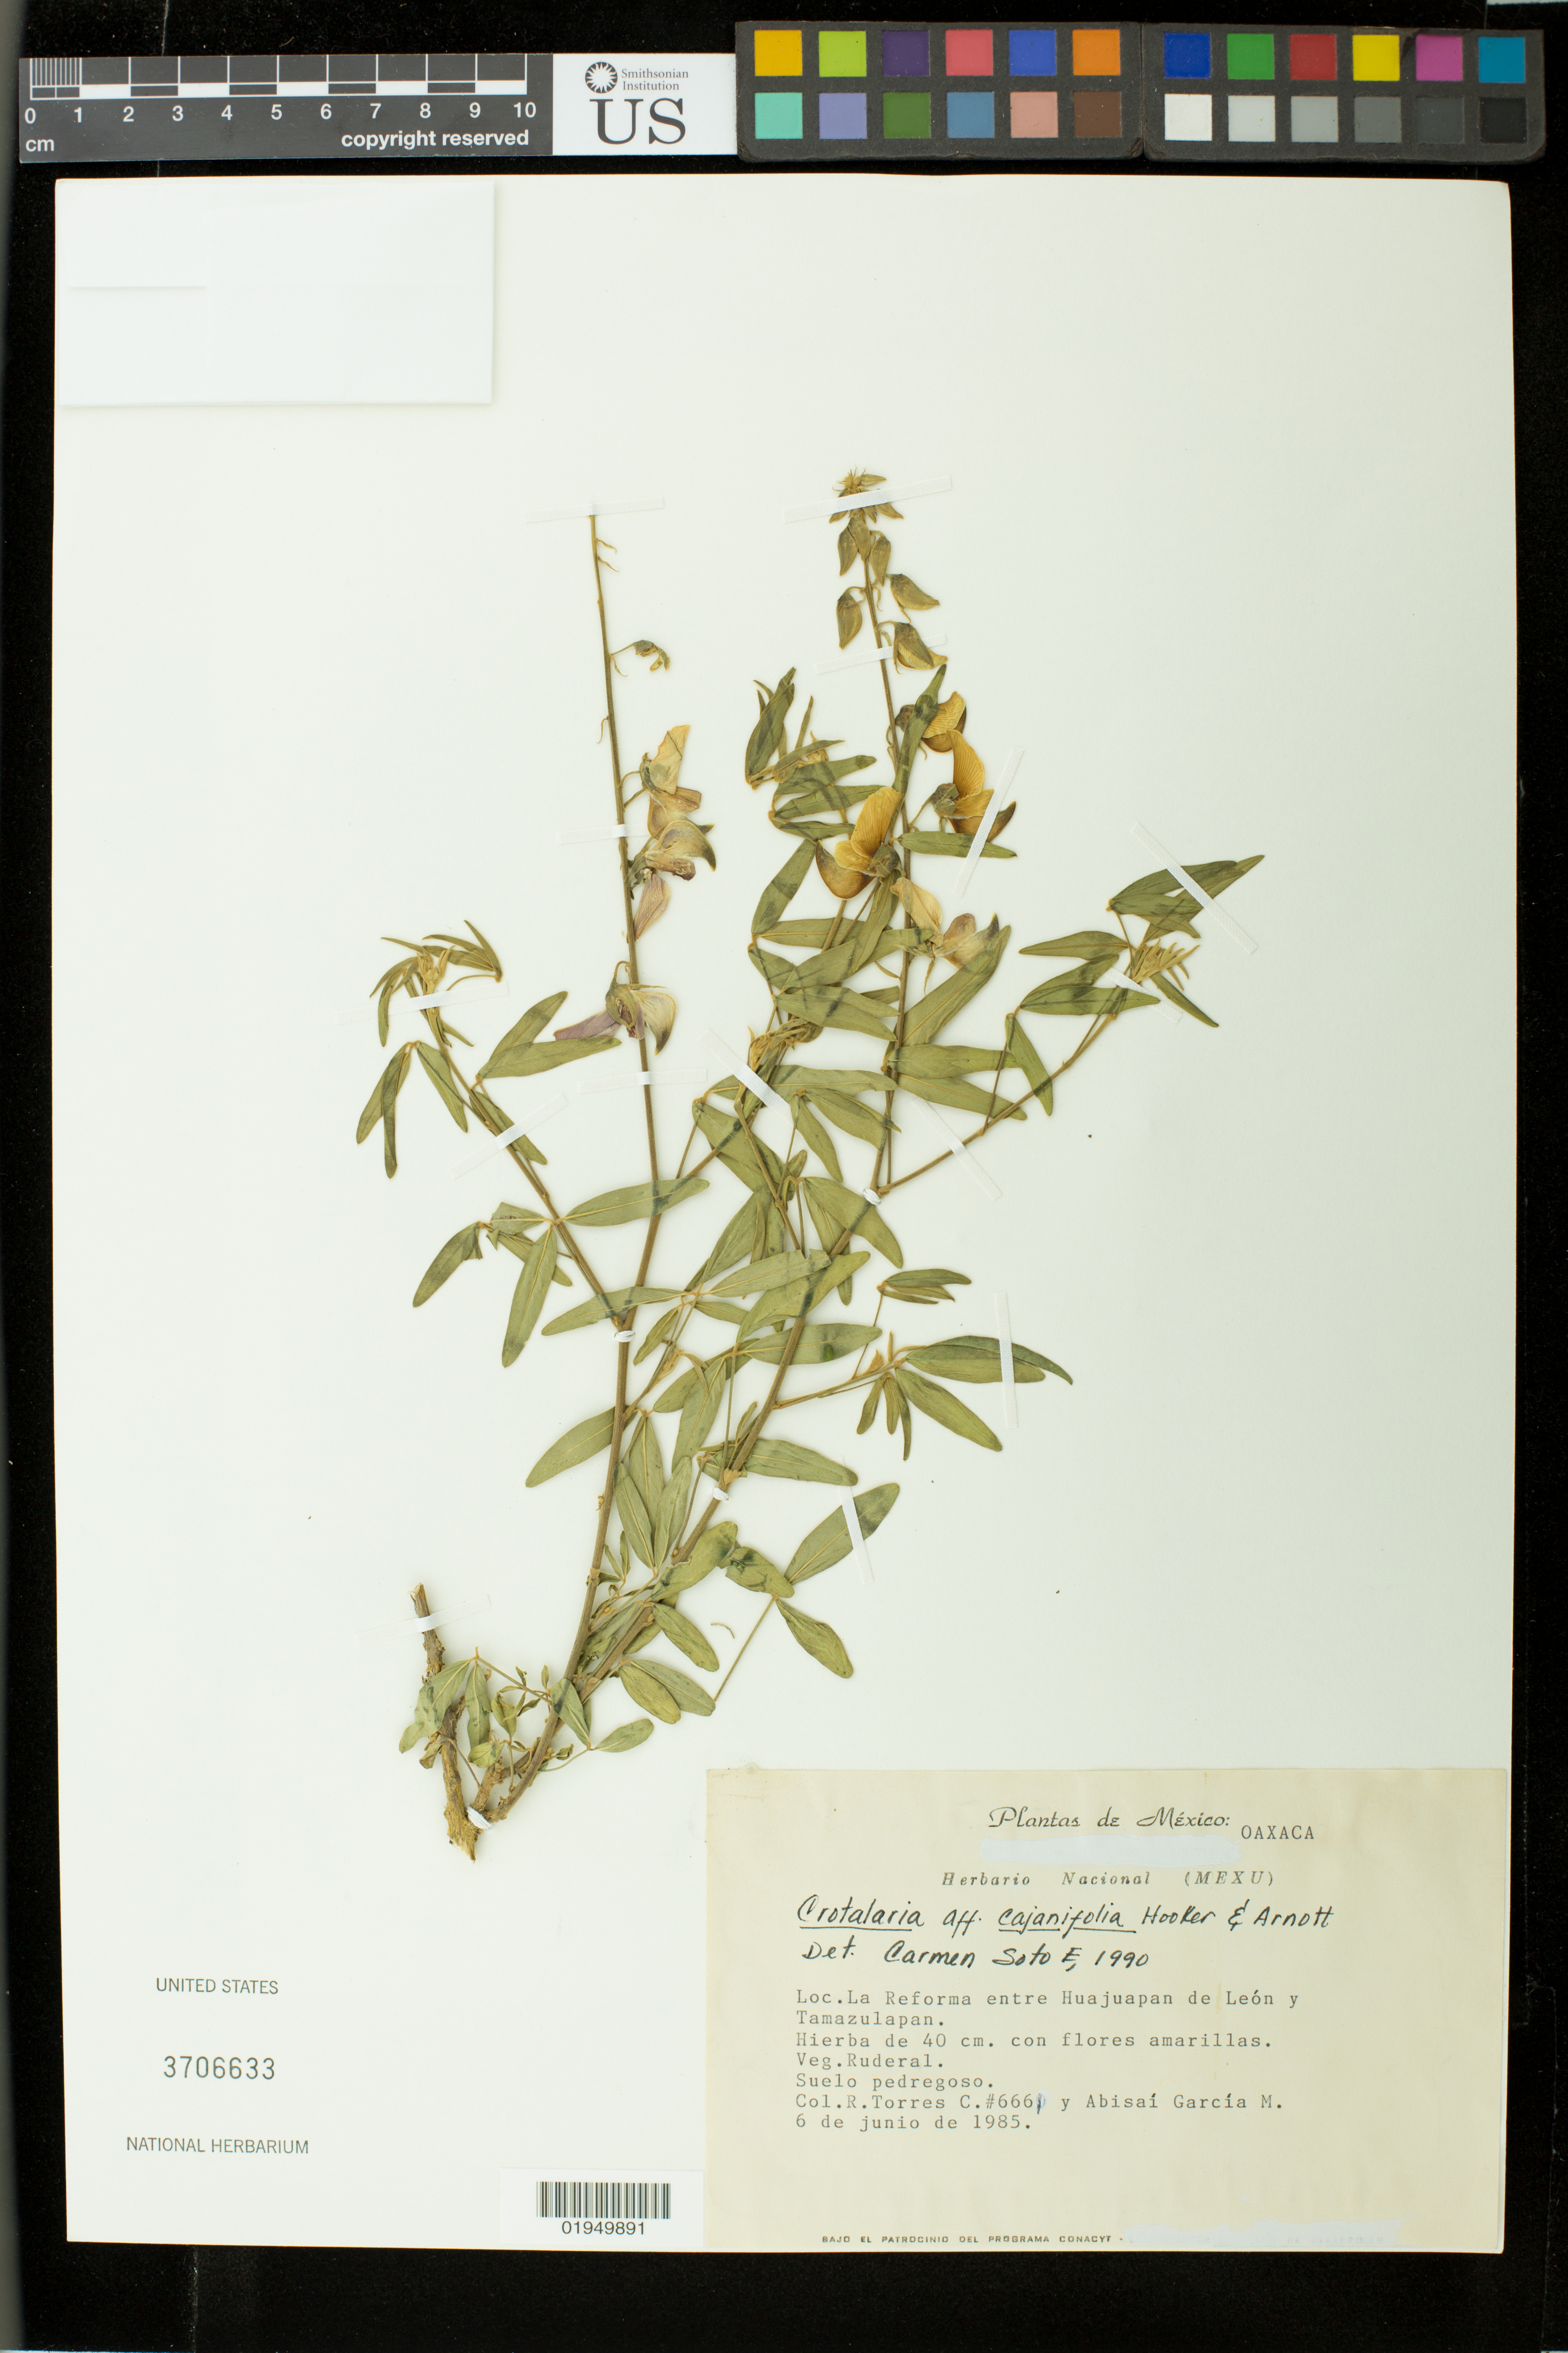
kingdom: Plantae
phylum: Tracheophyta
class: Magnoliopsida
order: Fabales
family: Fabaceae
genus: Crotalaria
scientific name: Crotalaria cajanifolia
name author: Kunth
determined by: Soto-Estrada, Carmen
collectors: R. Torres C. & A. García M.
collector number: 6661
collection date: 1985-06-06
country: Mexico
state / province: Oaxaca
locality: La Reforma entre Huajuapan de Leon y Tamazulapan.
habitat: Ruderal. Suelo pedregoso.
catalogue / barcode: US 3706633